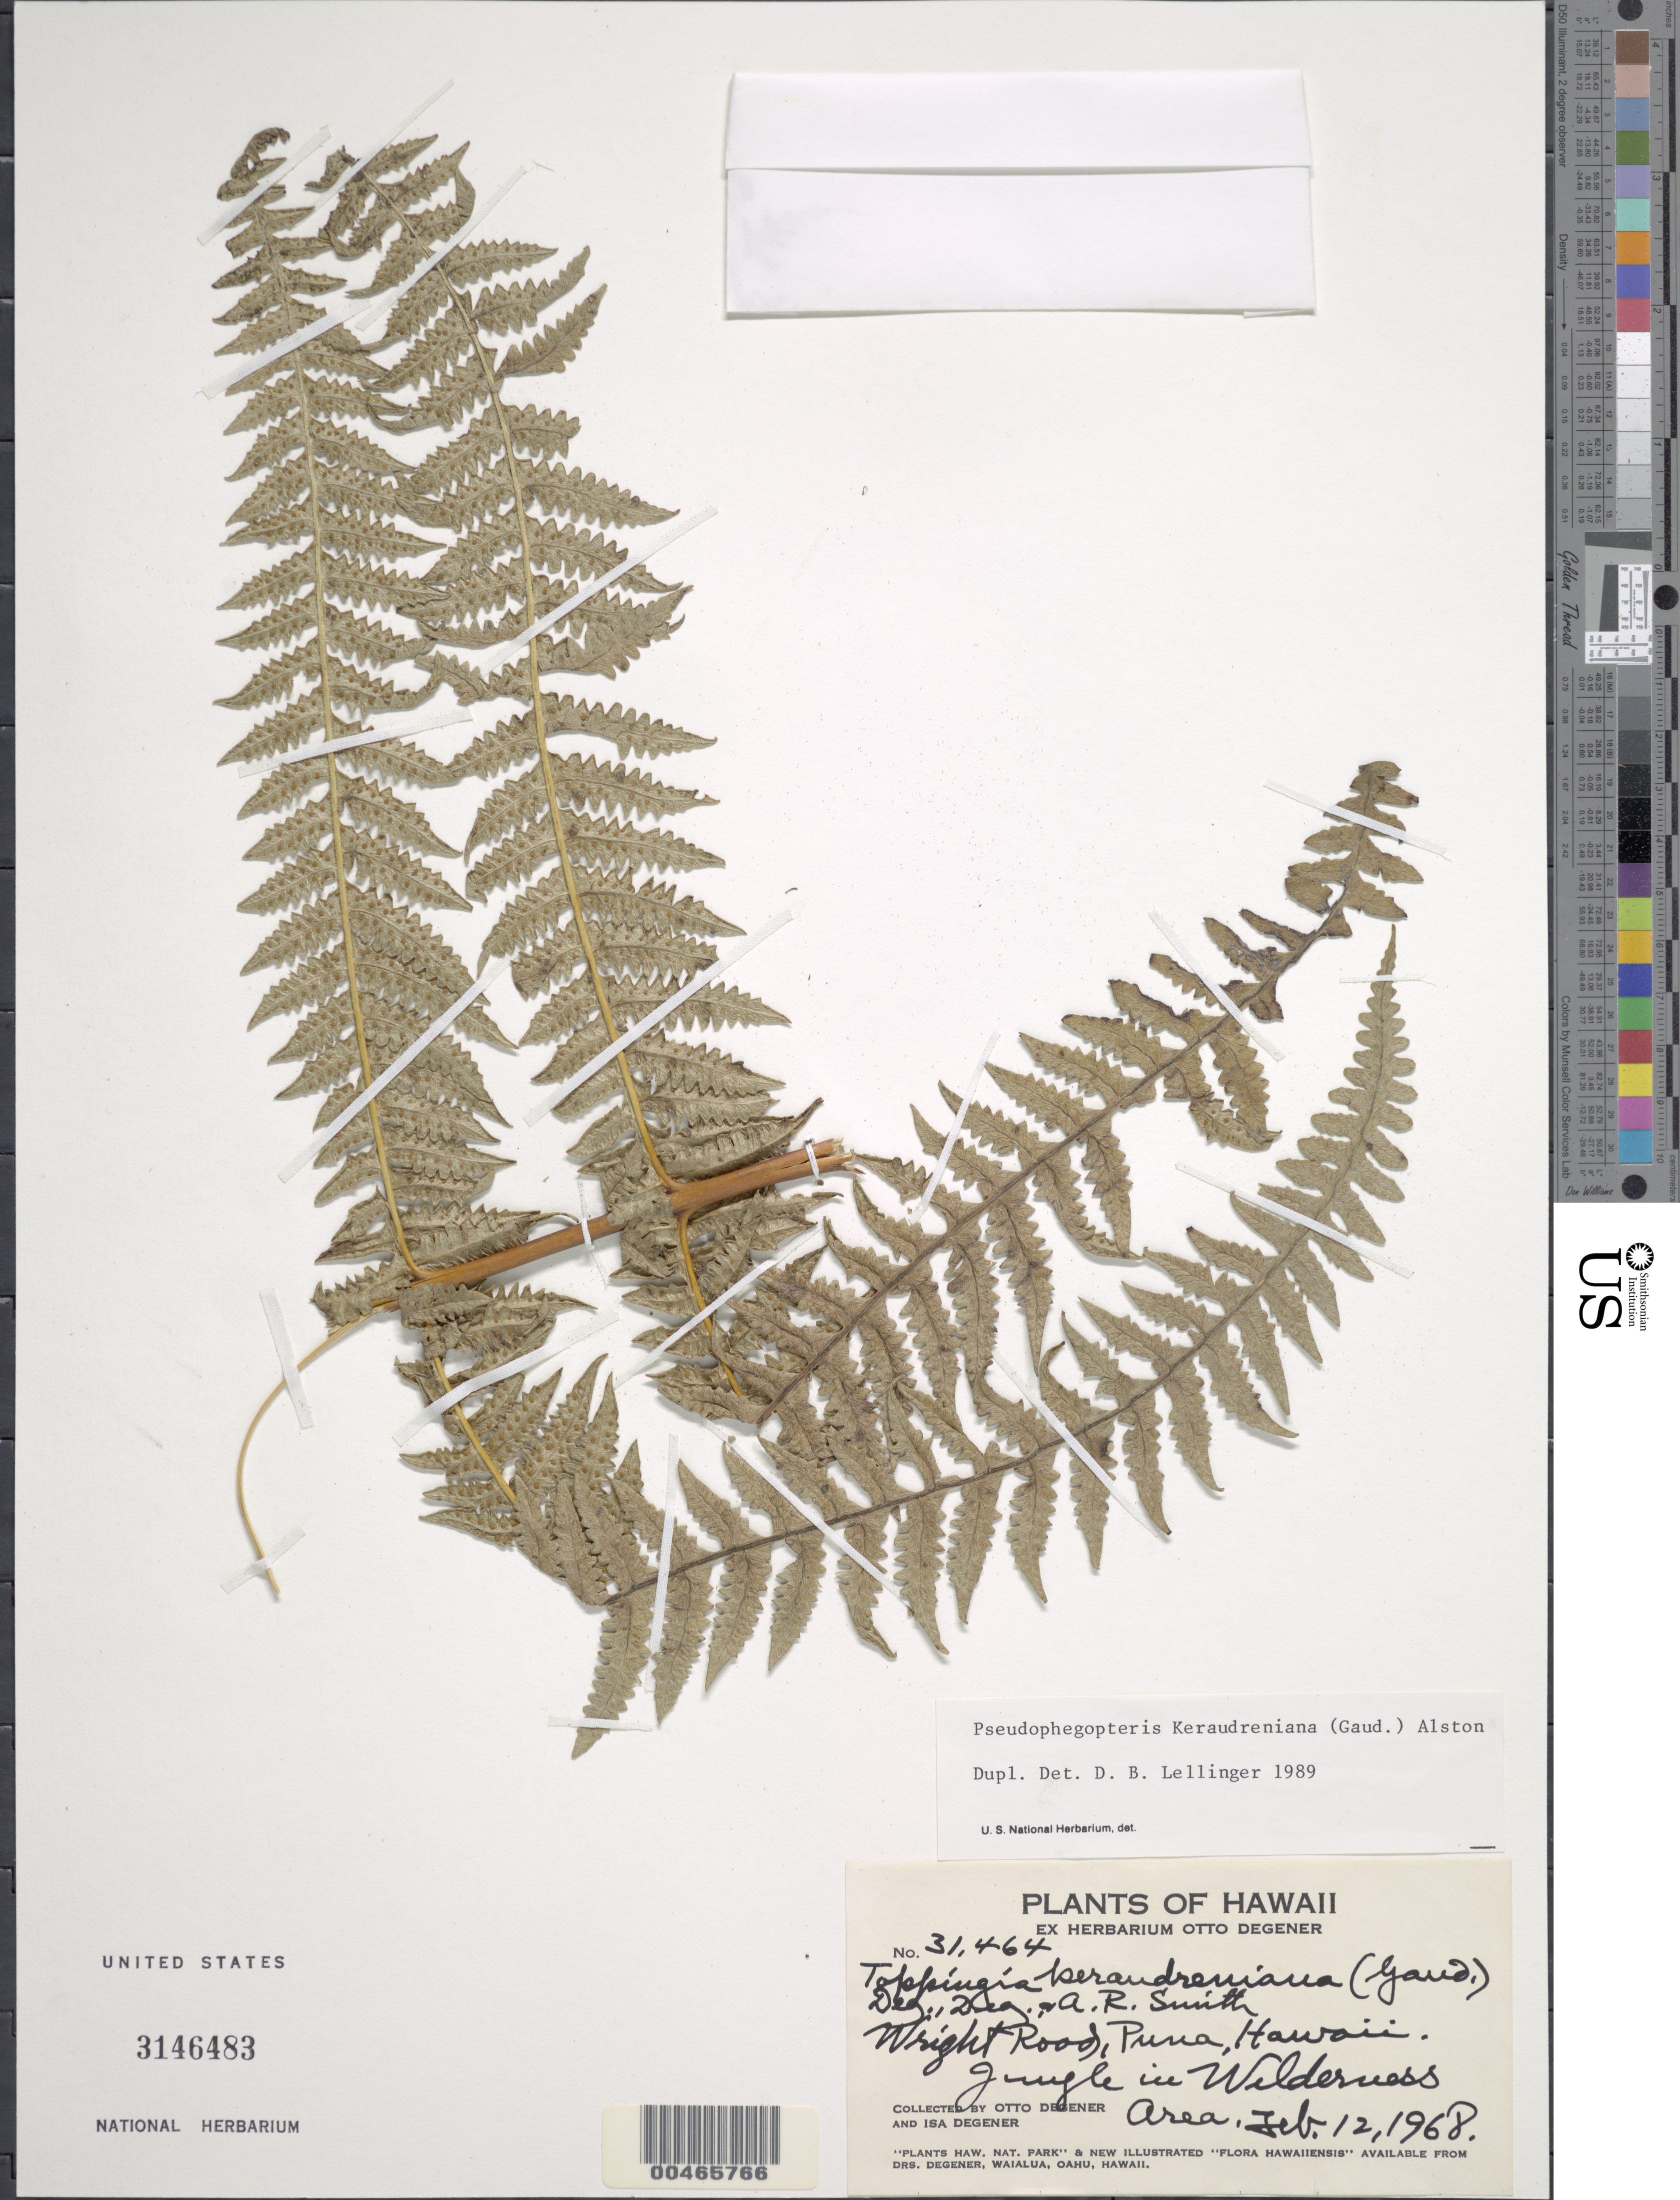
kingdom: Plantae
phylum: Tracheophyta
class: Polypodiopsida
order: Polypodiales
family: Thelypteridaceae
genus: Pseudophegopteris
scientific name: Pseudophegopteris keraudreniana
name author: (Gaudich.) Holttum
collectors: O. Degener & I. Degener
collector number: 31464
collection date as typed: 12 Feb 1968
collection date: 1968-02-12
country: United States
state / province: Hawaii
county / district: Hawaii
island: Hawaii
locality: Wright Road, Puna, jungle in Wilderness Area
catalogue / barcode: US 3146483